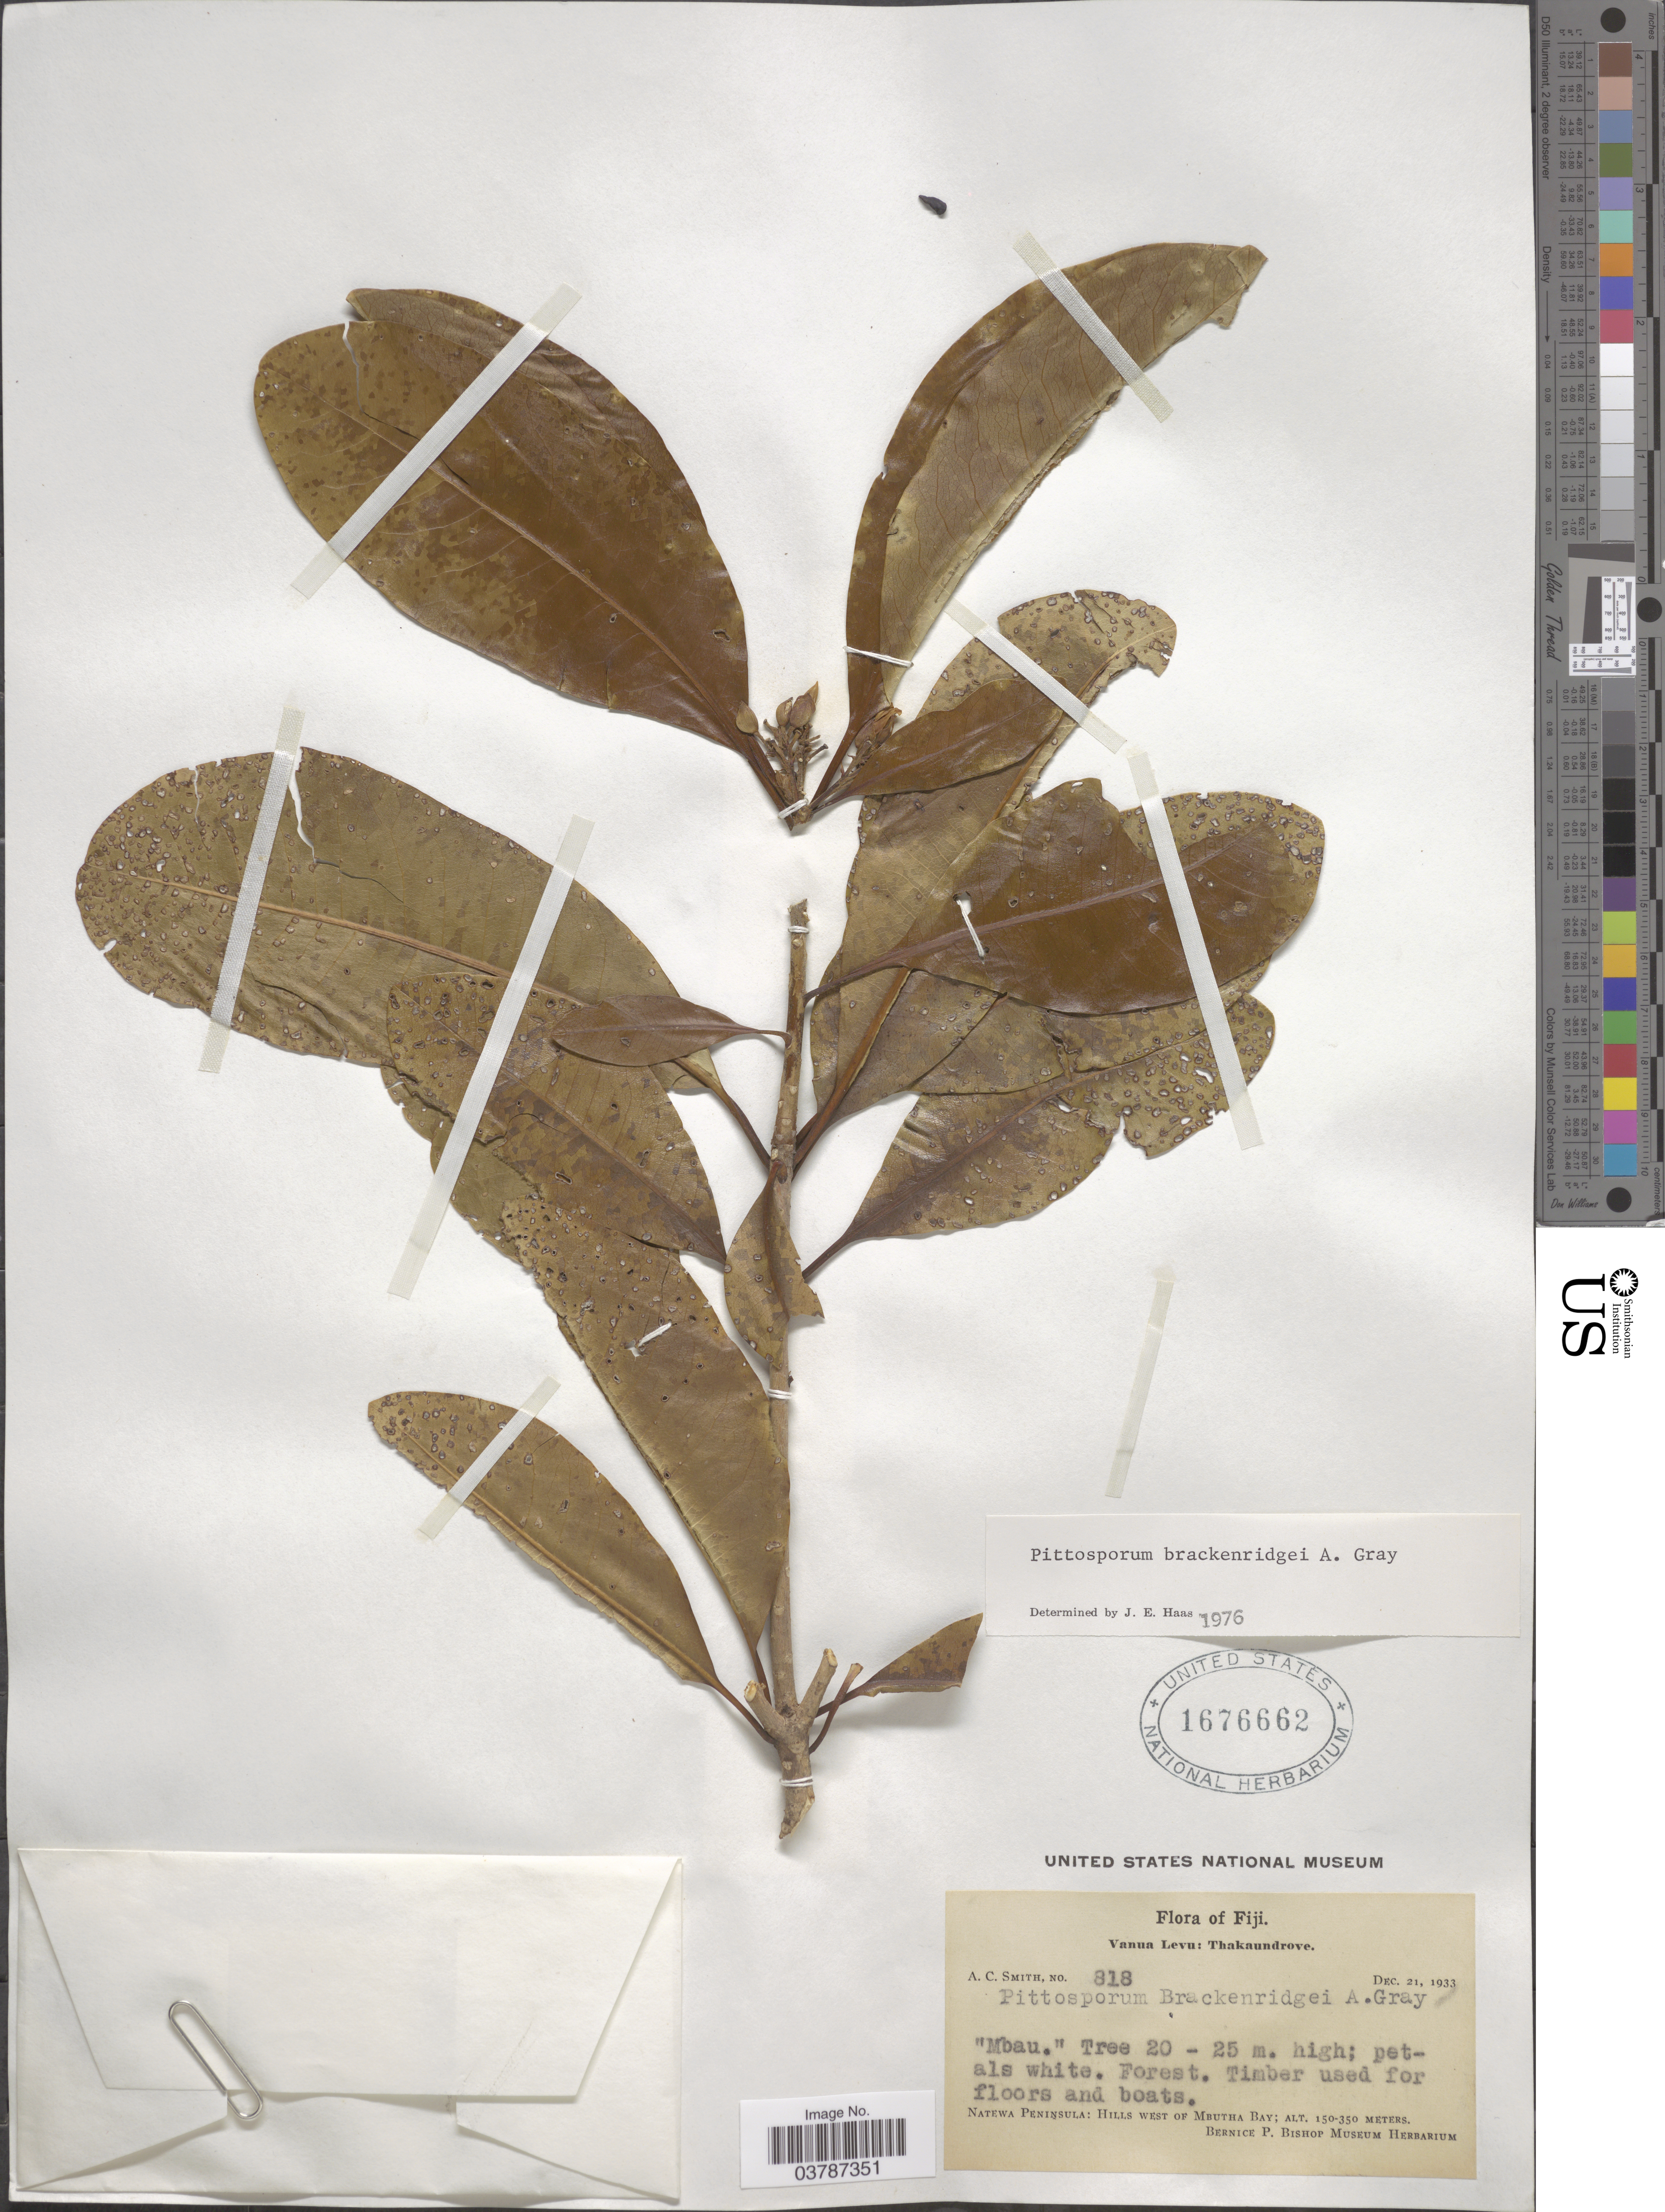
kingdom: Plantae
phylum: Tracheophyta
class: Magnoliopsida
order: Apiales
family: Pittosporaceae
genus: Pittosporum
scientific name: Pittosporum brackenridgei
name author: A. Gray in Wilkes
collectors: A. C. Smith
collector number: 818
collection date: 1933-12-21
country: Fiji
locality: Vanua Levu: Thakaundrove. Natewa Peninsula: Hills west of Mbutha Bay.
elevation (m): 150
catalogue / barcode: US 1676662